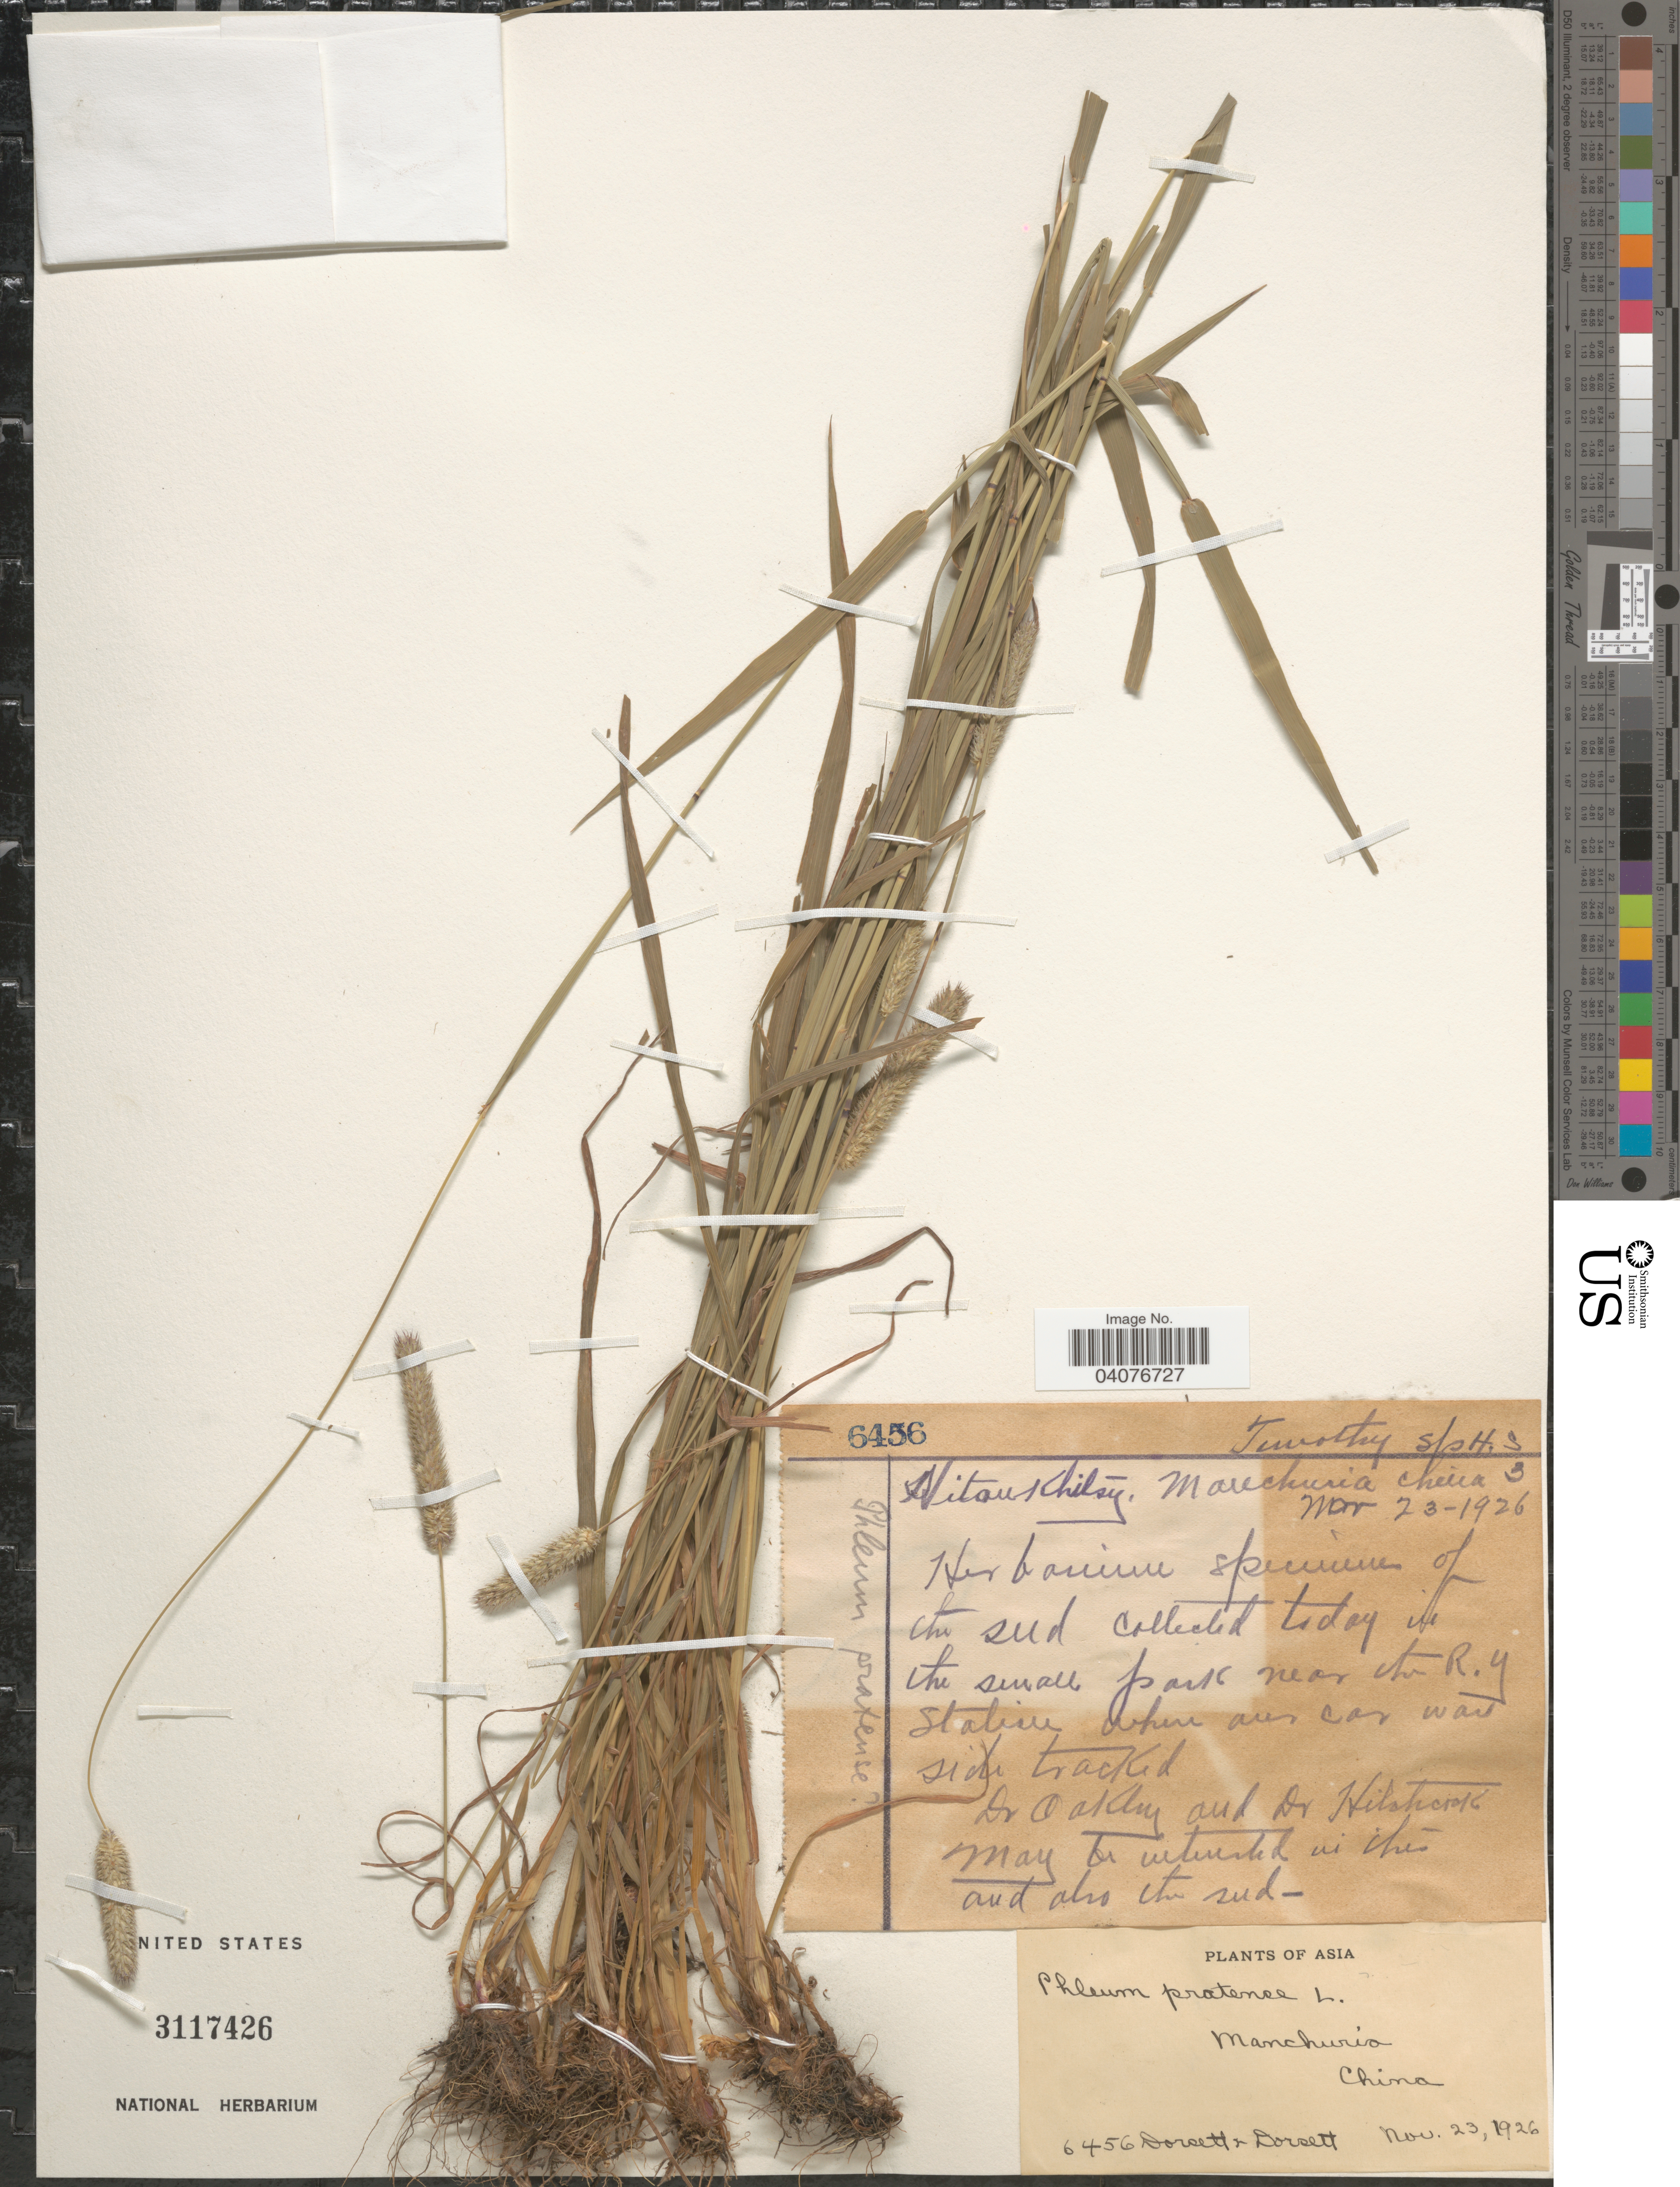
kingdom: Plantae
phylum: Tracheophyta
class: Liliopsida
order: Poales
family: Poaceae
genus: Phleum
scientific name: Phleum pratense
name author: L.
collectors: -- Dorsett & -- Dorsett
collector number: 6456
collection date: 1926-11-23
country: China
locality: VitausChilsy [interpreted], Manchuria.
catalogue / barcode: US 3117426